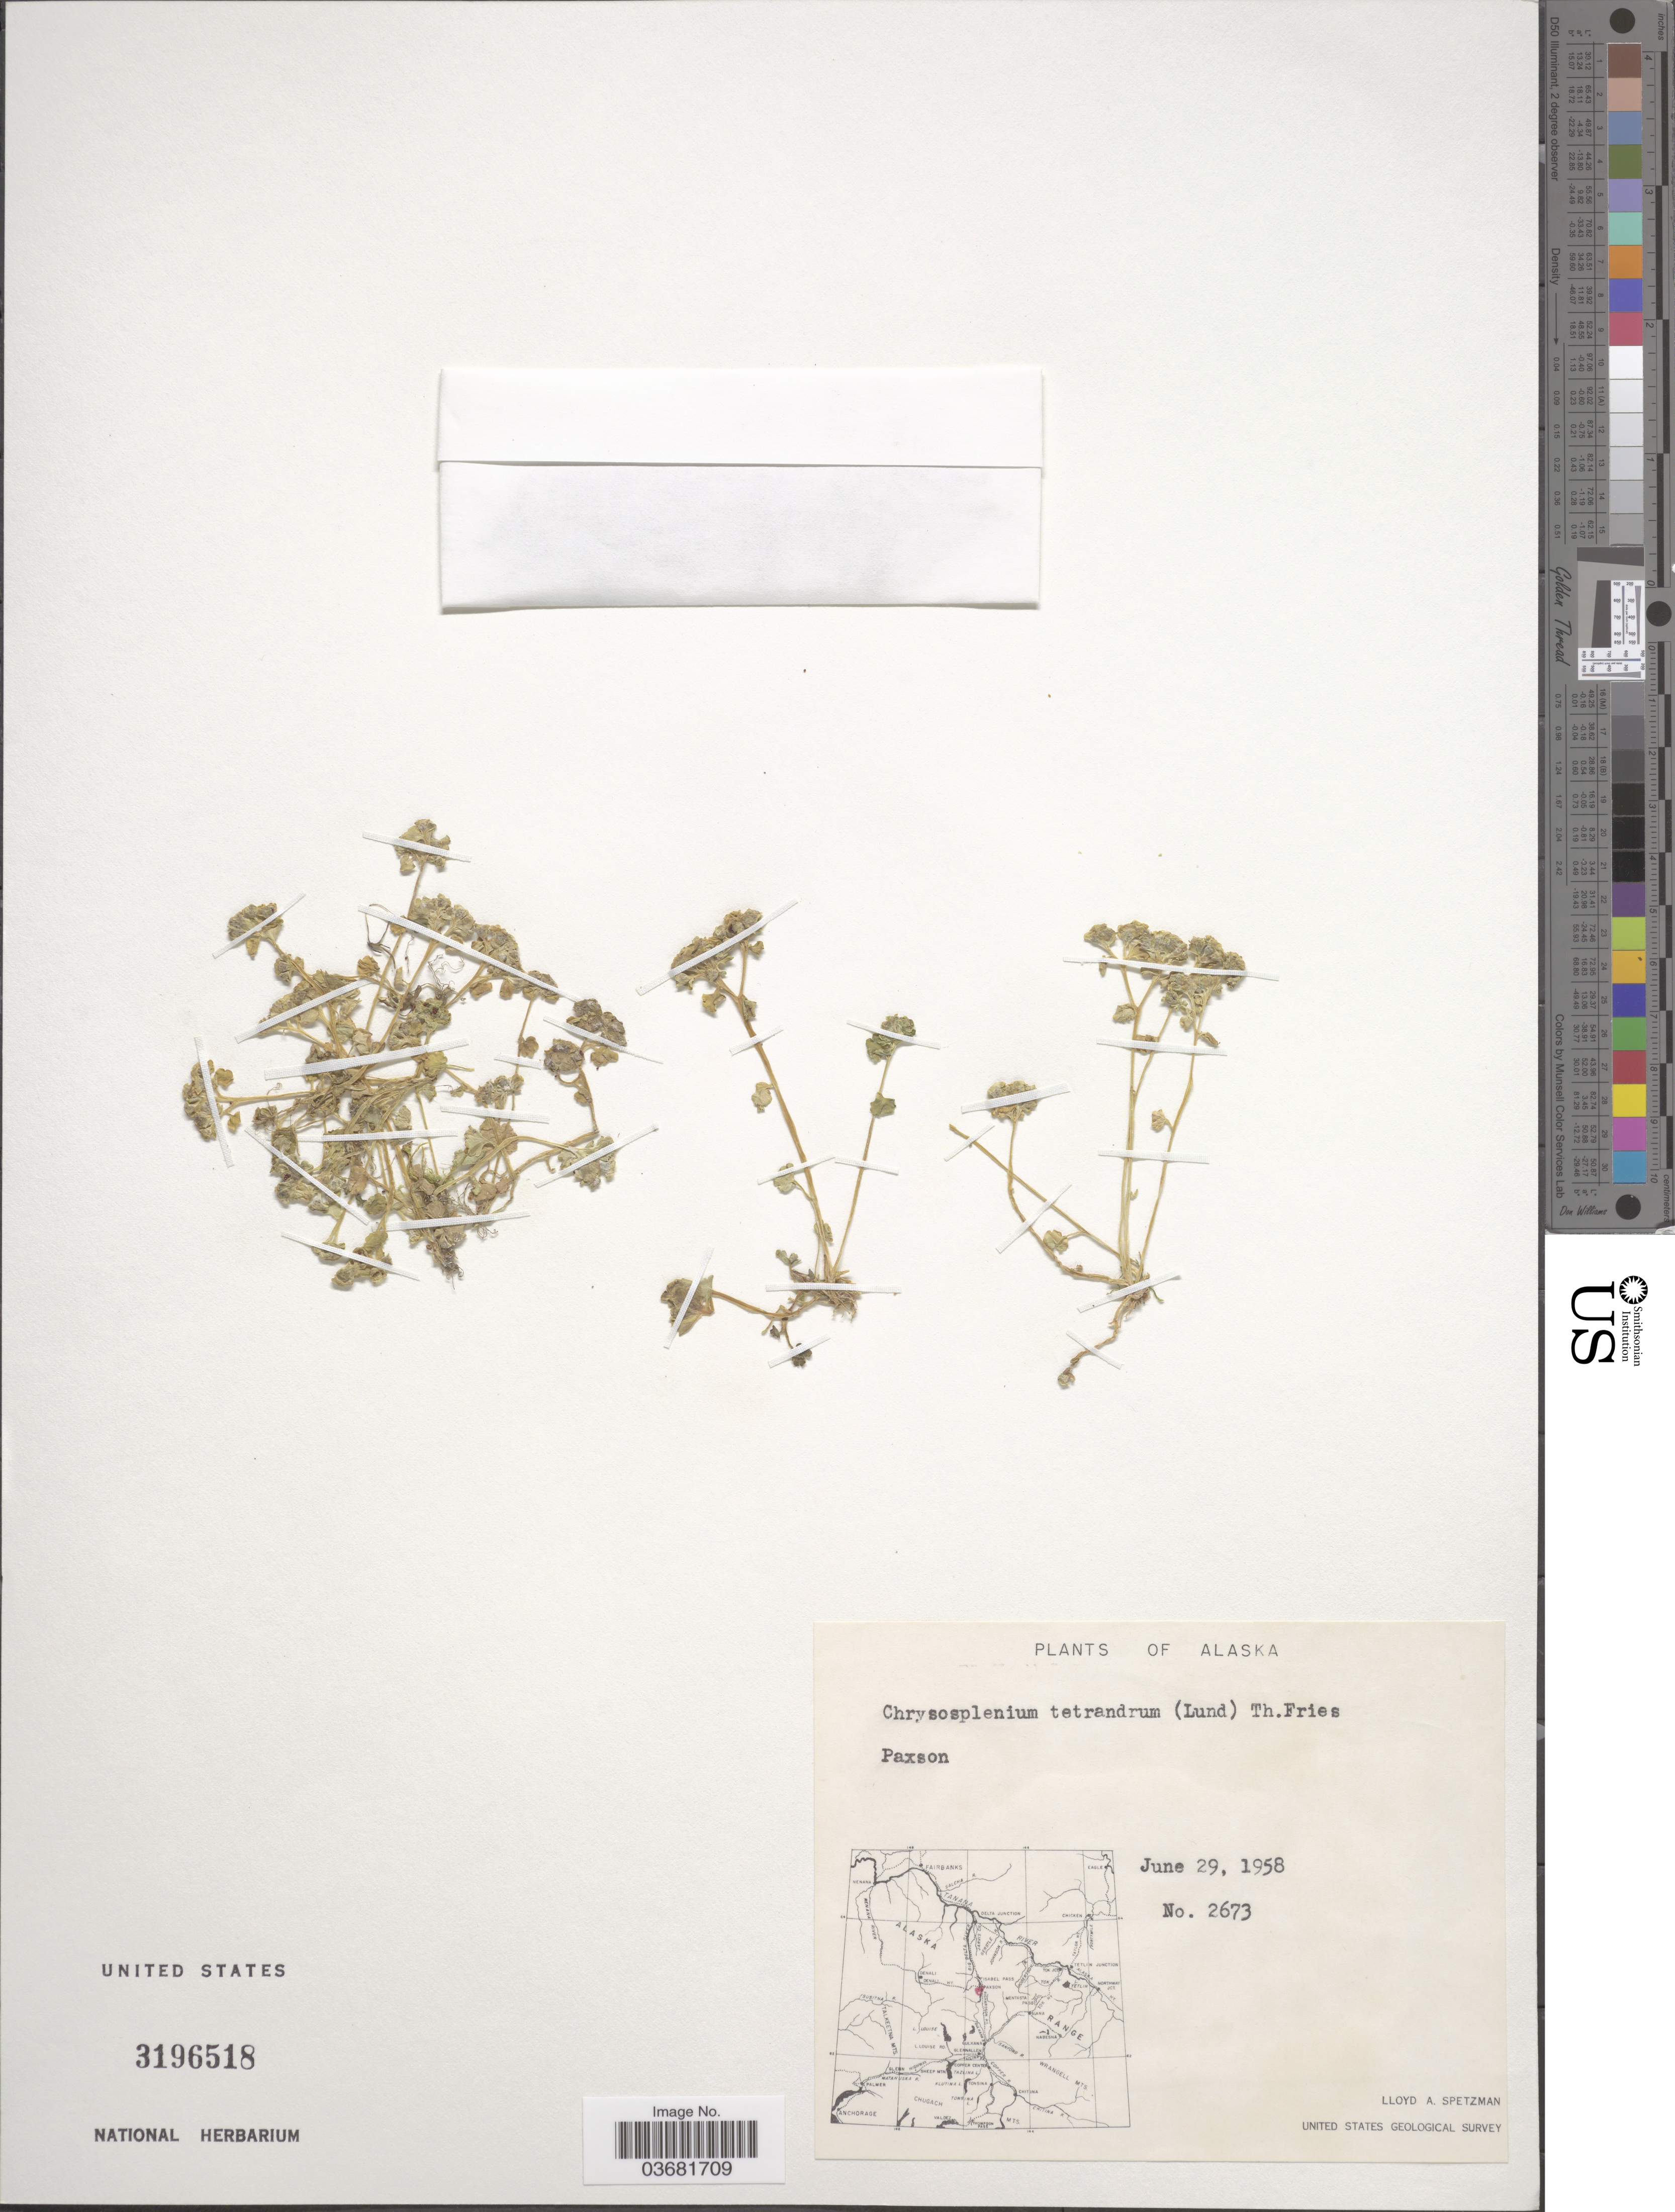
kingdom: Plantae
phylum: Tracheophyta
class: Magnoliopsida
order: Saxifragales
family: Saxifragaceae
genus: Chrysosplenium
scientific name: Chrysosplenium tetrandrum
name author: (N. Lund) Th. Fr.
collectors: L. Spetzman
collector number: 2673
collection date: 1958-06-29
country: United States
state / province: Alaska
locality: Paxson. United States Geological Survey.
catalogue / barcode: US 3196518